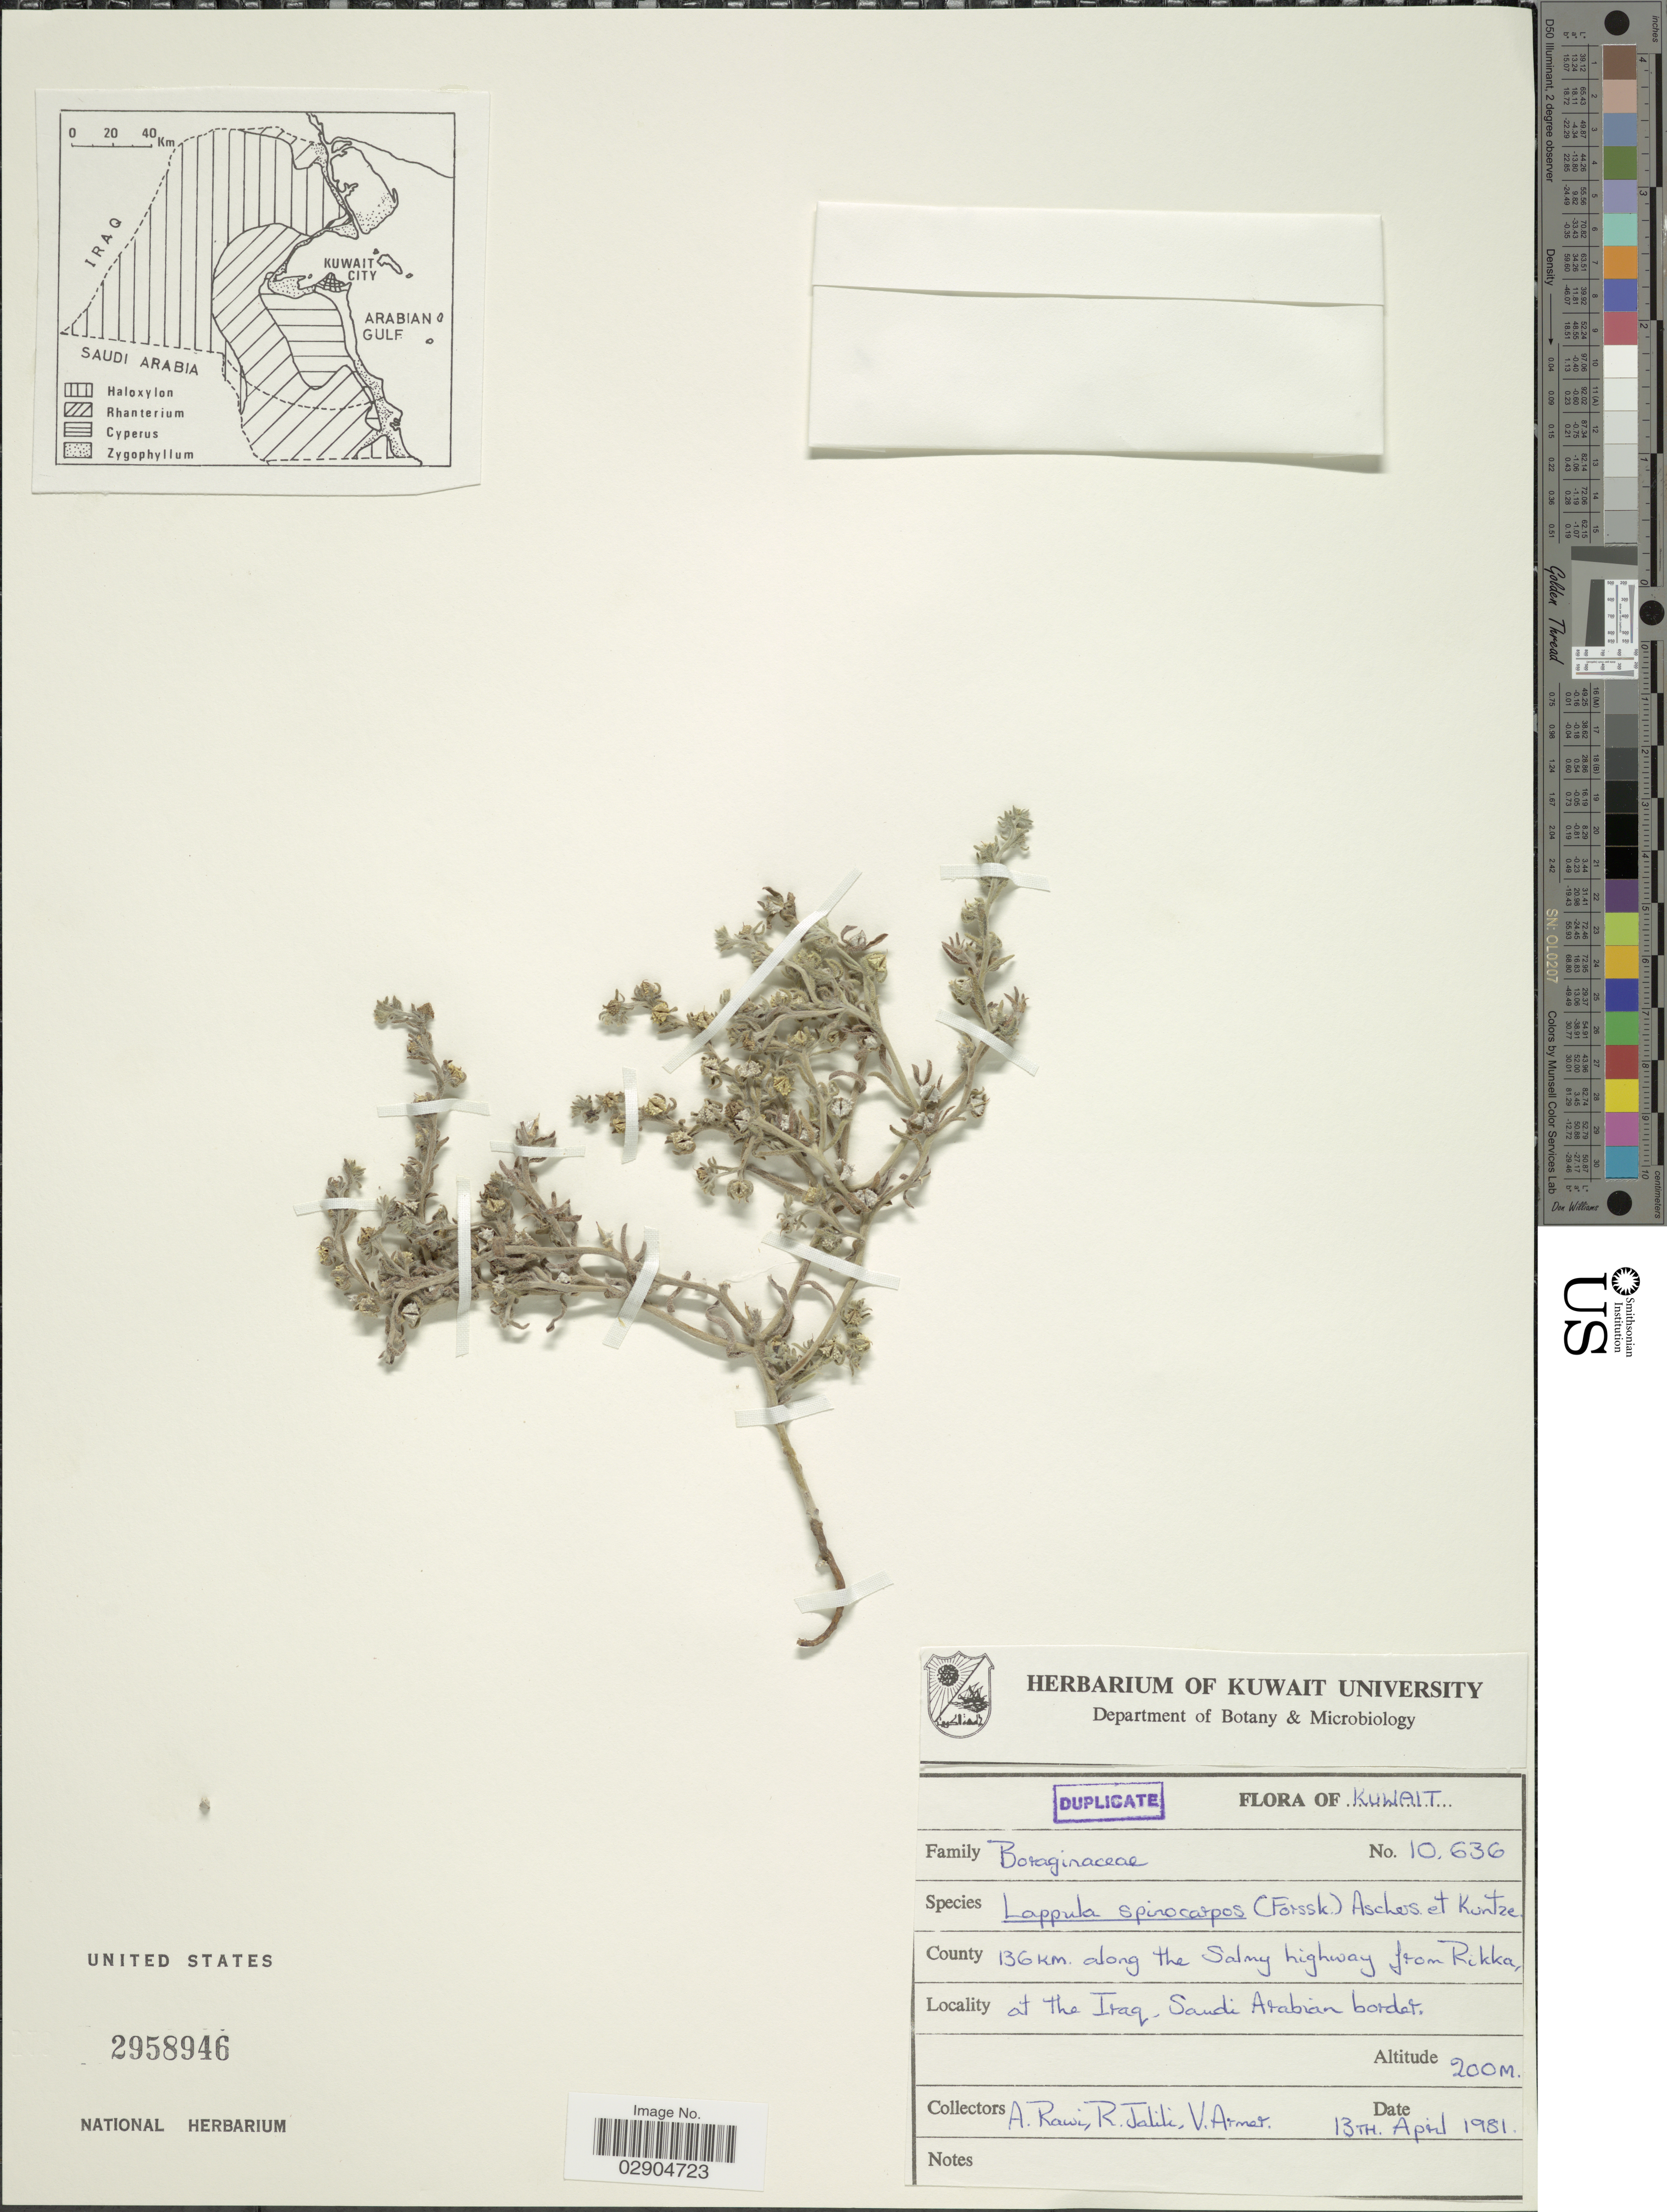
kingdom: Plantae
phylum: Tracheophyta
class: Magnoliopsida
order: Boraginales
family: Boraginaceae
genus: Lappula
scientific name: Lappula spinocarpos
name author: (Forssk.) Asch. ex Kuntze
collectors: A. Rawi, R. Jalili & V. Armer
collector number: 10636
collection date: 1981-04-13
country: Kuwait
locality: County 136 km. along the Salny highway from Rikka, at the Iraq-Saudi Arabian border.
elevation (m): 200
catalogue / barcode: US 2958946